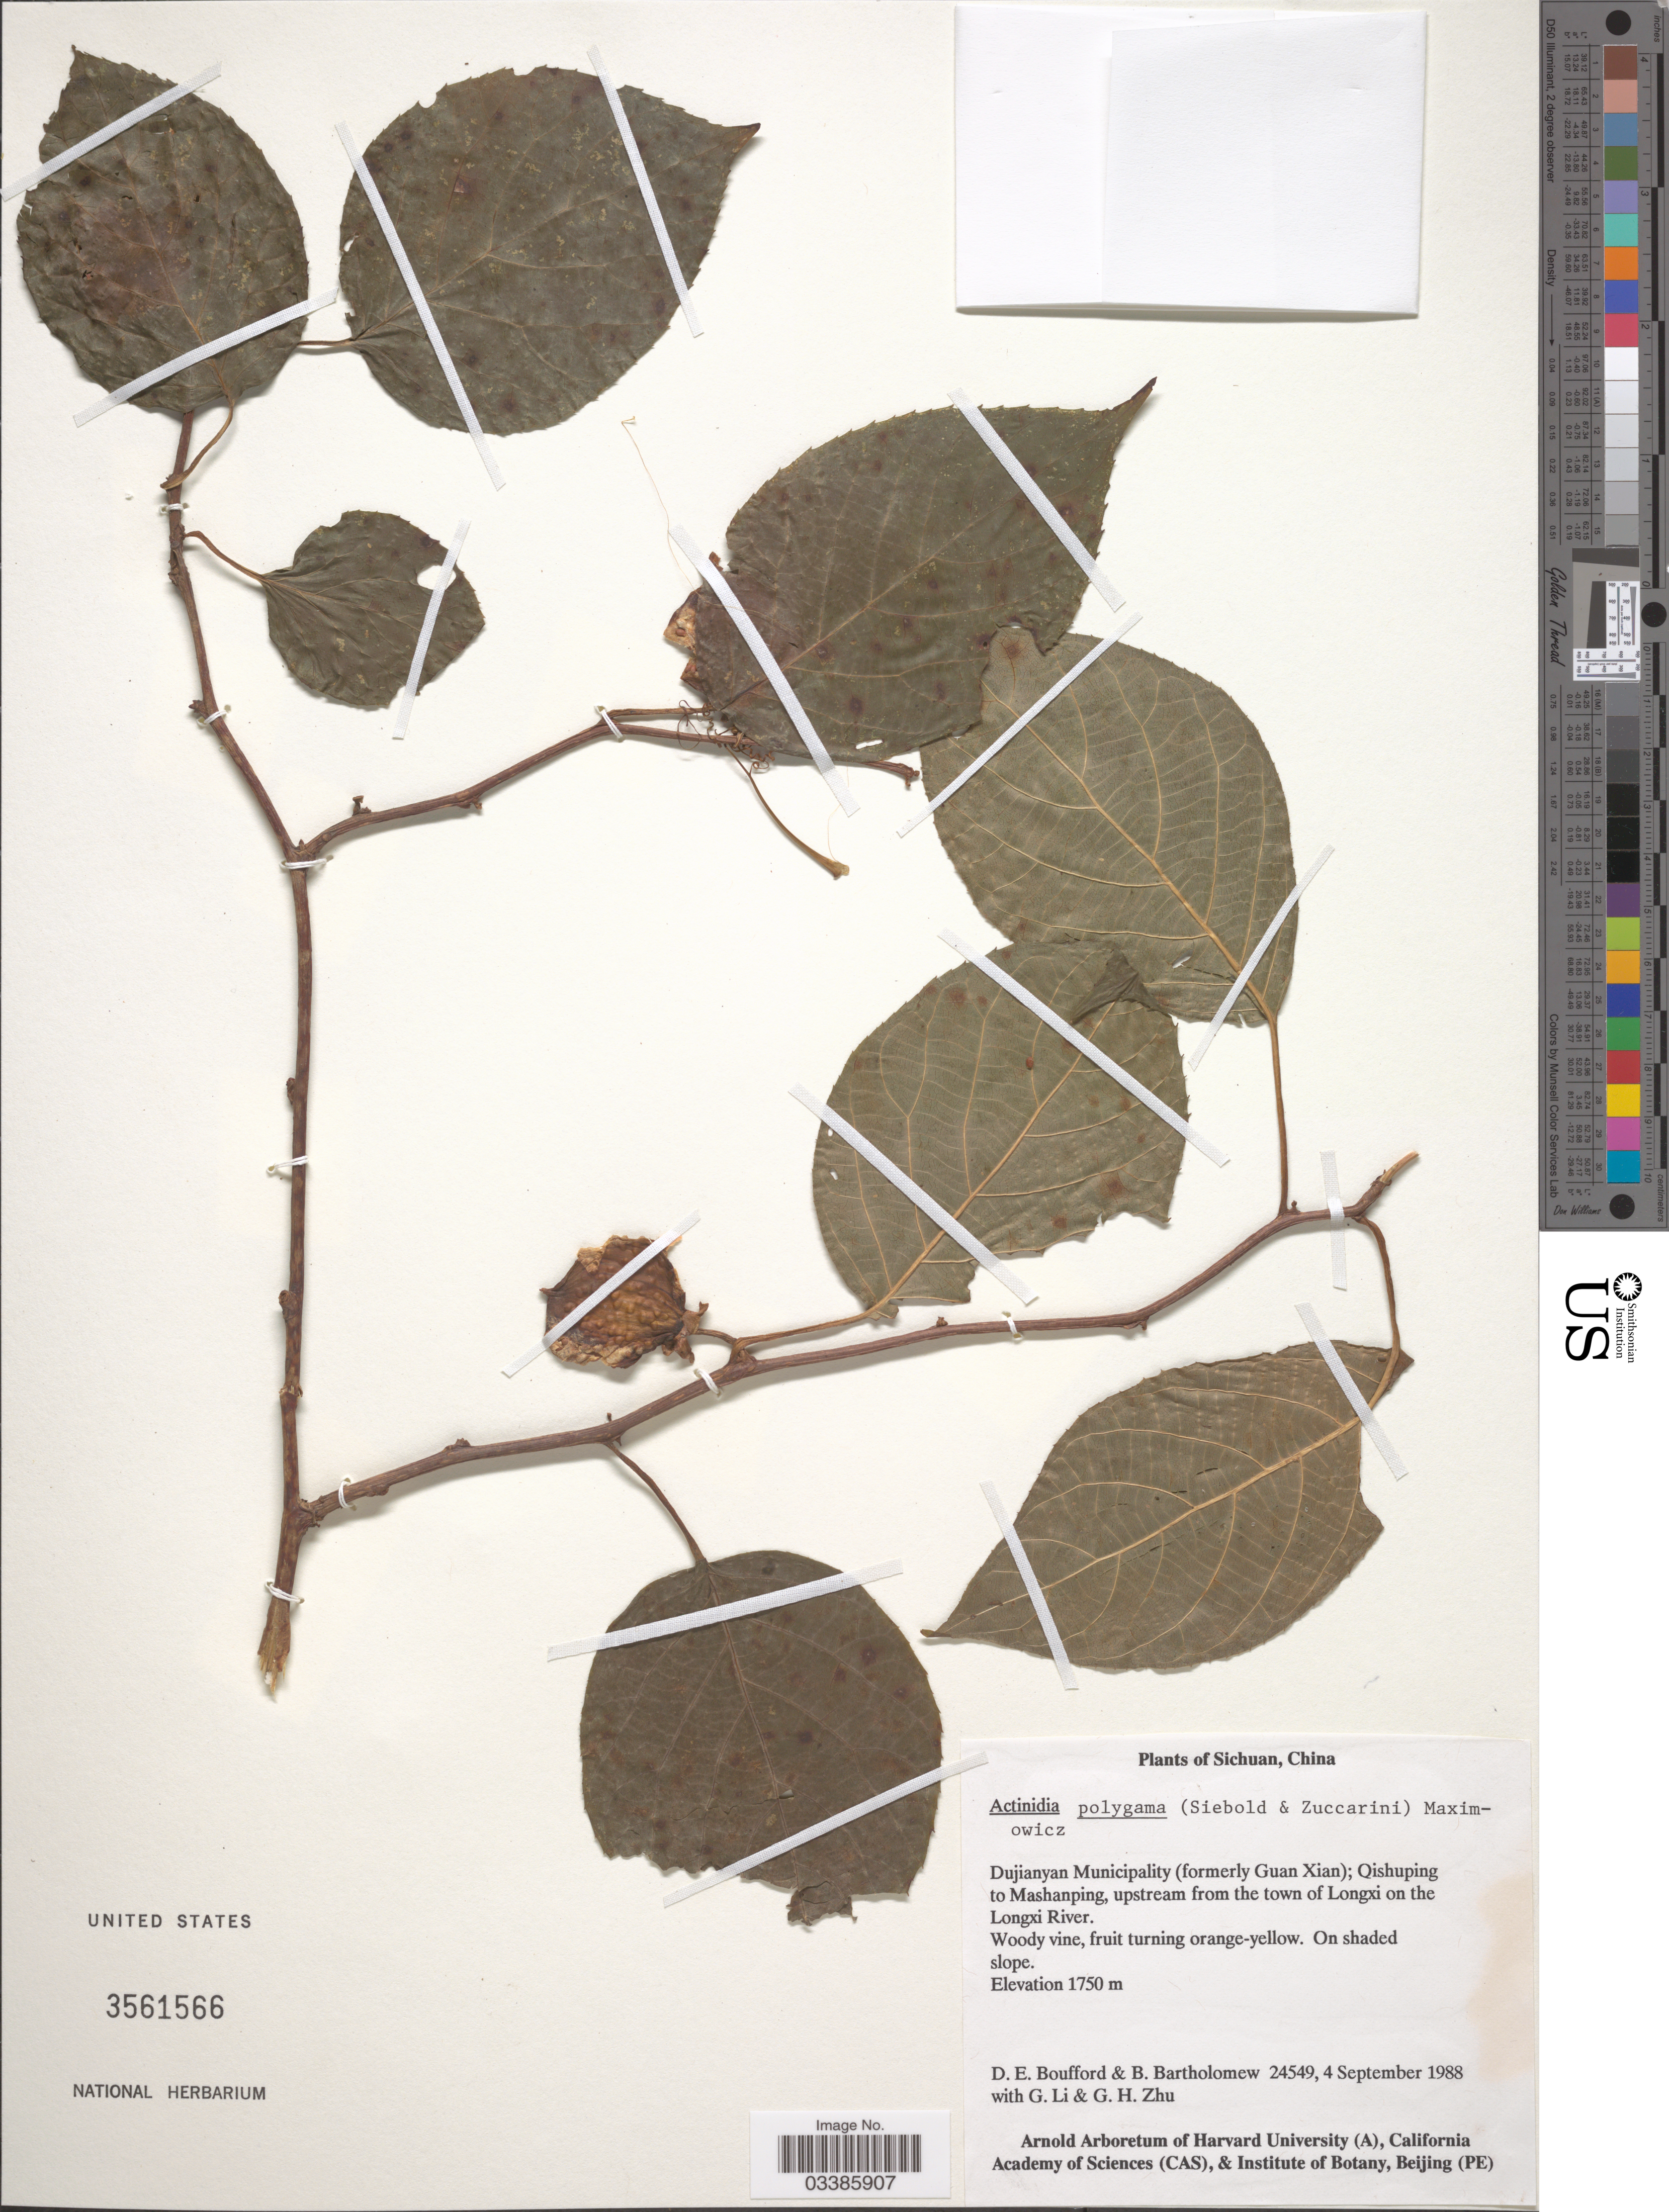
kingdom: Plantae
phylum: Tracheophyta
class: Magnoliopsida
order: Ericales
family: Actinidiaceae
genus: Actinidia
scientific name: Actinidia polygama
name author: (Siebold & Zucc.) Planch. ex Maxim.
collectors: D. E. Boufford, B. Bartholomew, G. Li & G. H. Zhu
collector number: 24549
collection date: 1988-09-04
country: China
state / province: Sichuan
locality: Sichuan. Dujianyan Municipality (formerly Guan Xian); Quishuping to Mashanping, upstream from the town of Longxi on the Longxi River.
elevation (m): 1750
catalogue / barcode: US 3561566